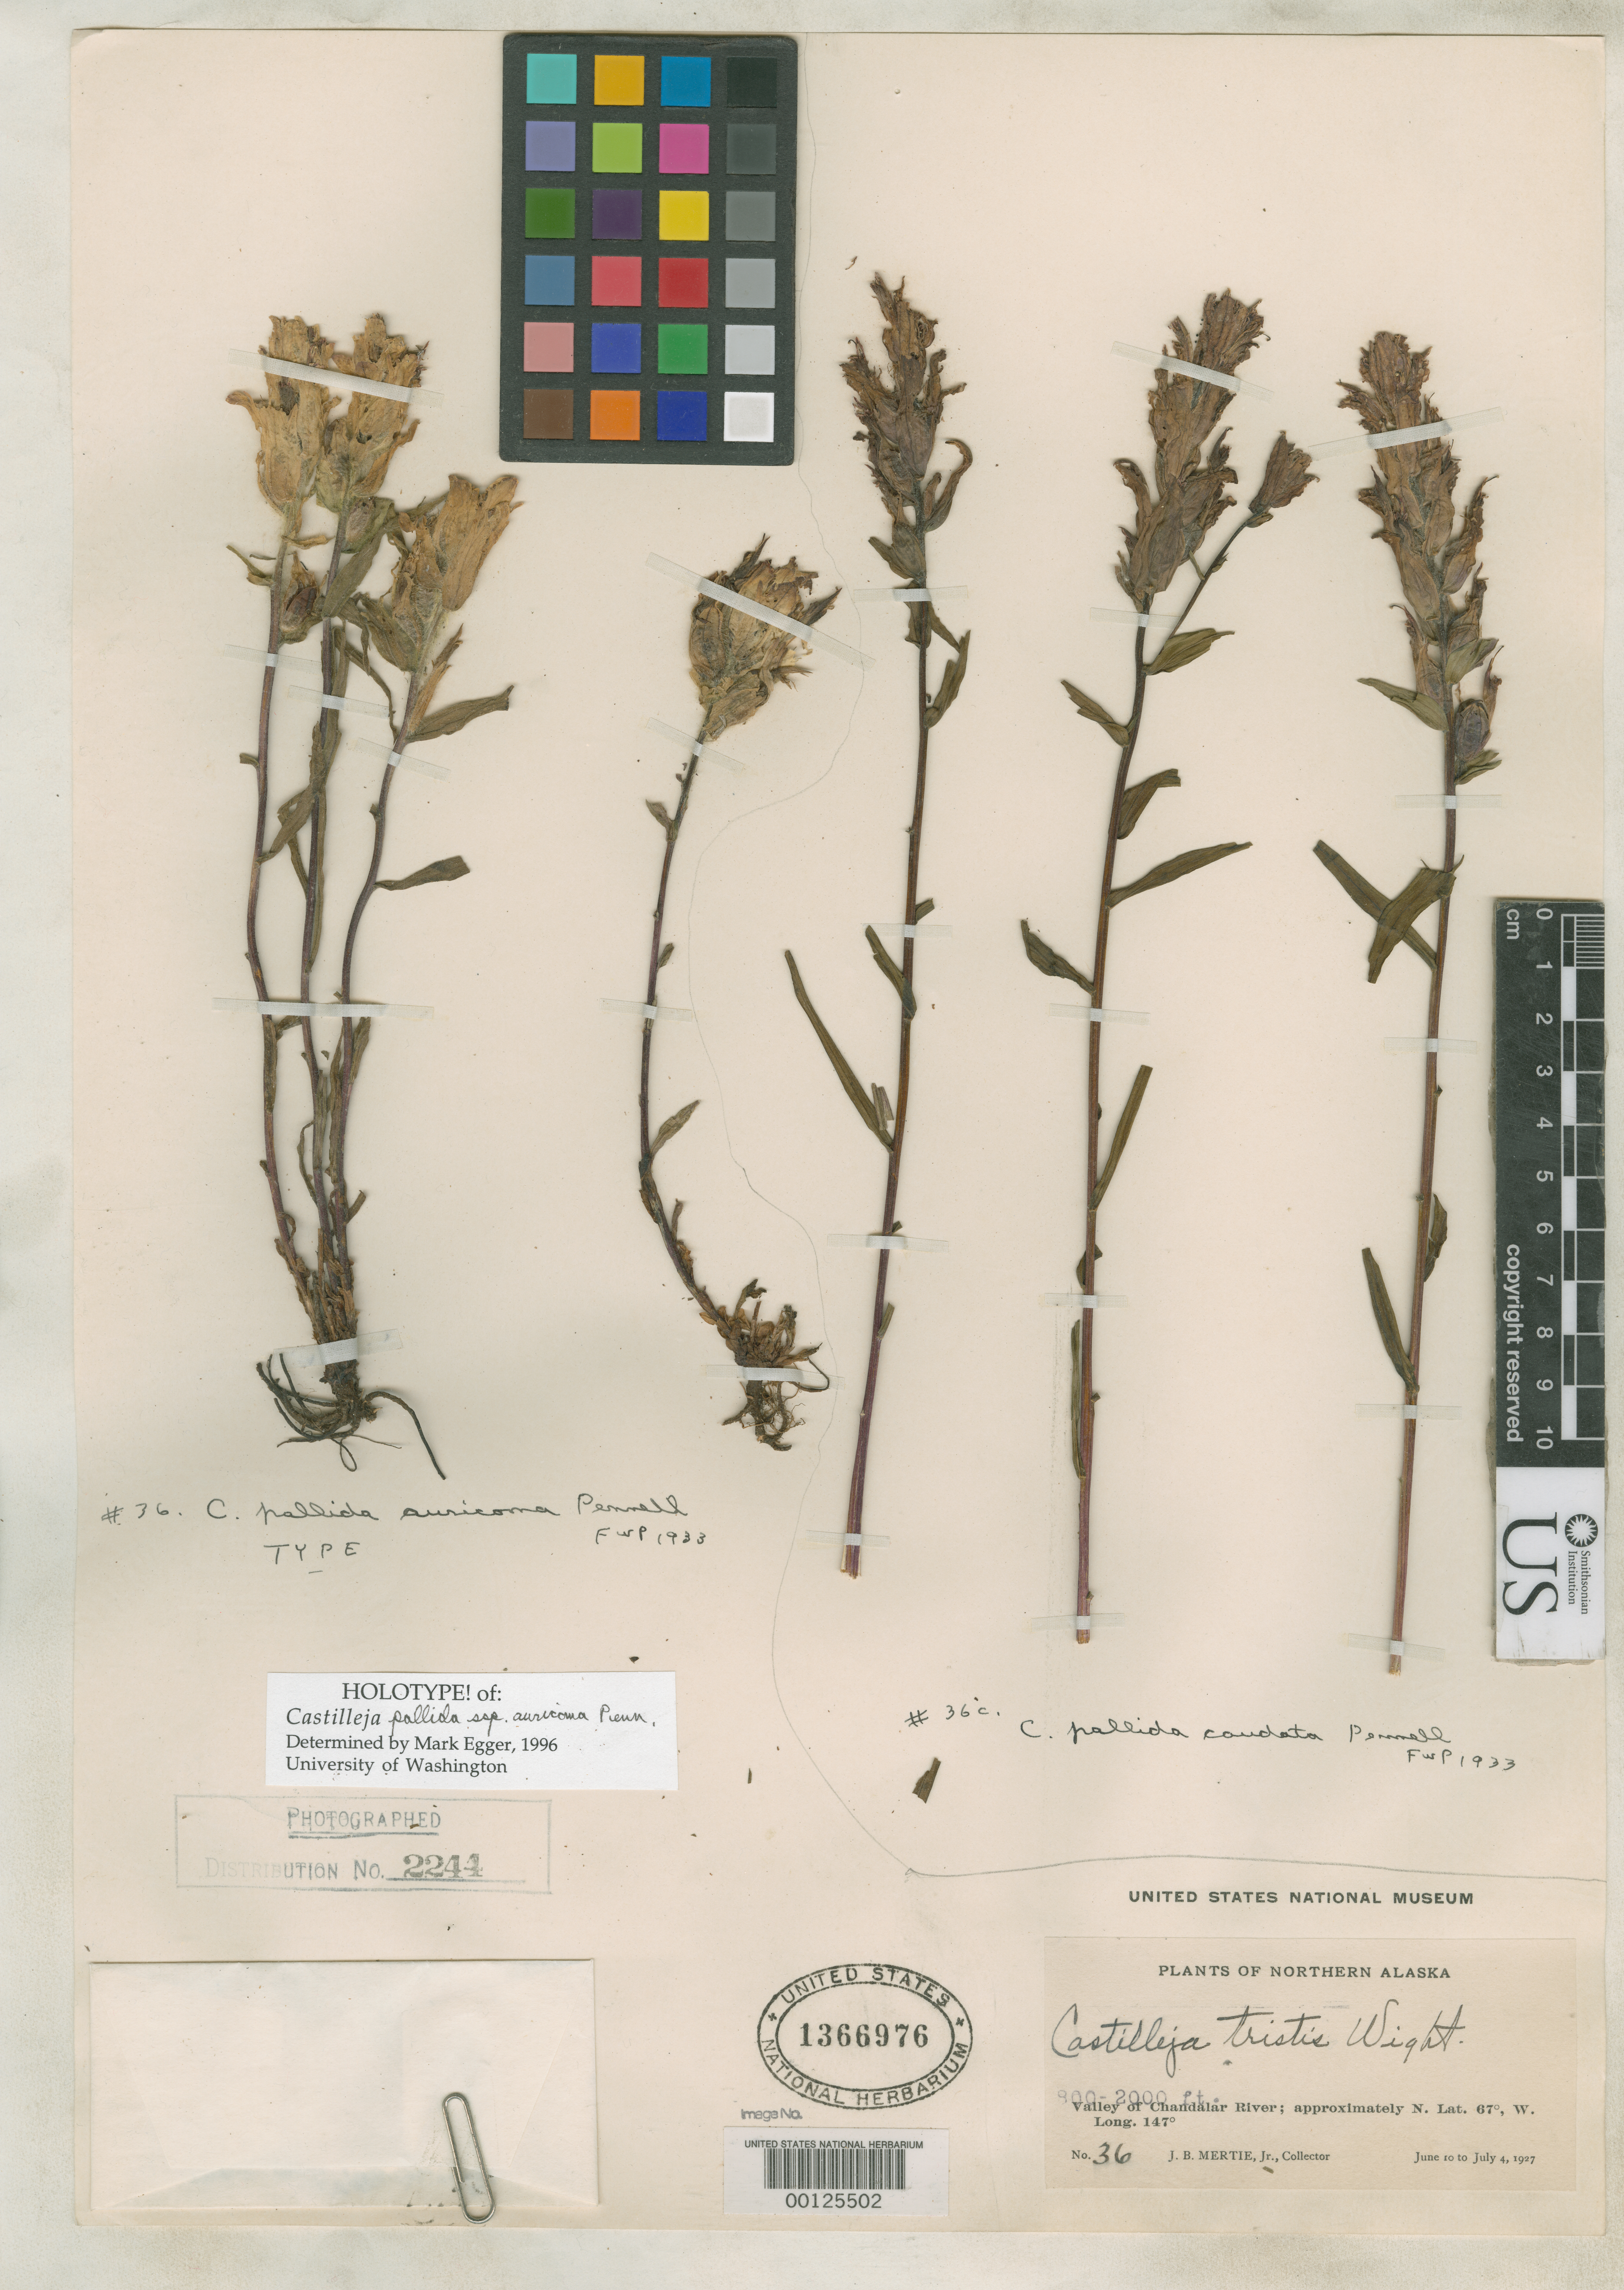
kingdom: Plantae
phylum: Tracheophyta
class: Magnoliopsida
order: Lamiales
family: Orobanchaceae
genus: Castilleja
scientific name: Castilleja pallida subsp. auricoma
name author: Pennell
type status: Holotype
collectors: F. Walpole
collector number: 36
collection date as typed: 10 Jun 1927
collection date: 1927-06-10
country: United States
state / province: Alaska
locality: Valley of Chandalar River.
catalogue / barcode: US 1366976